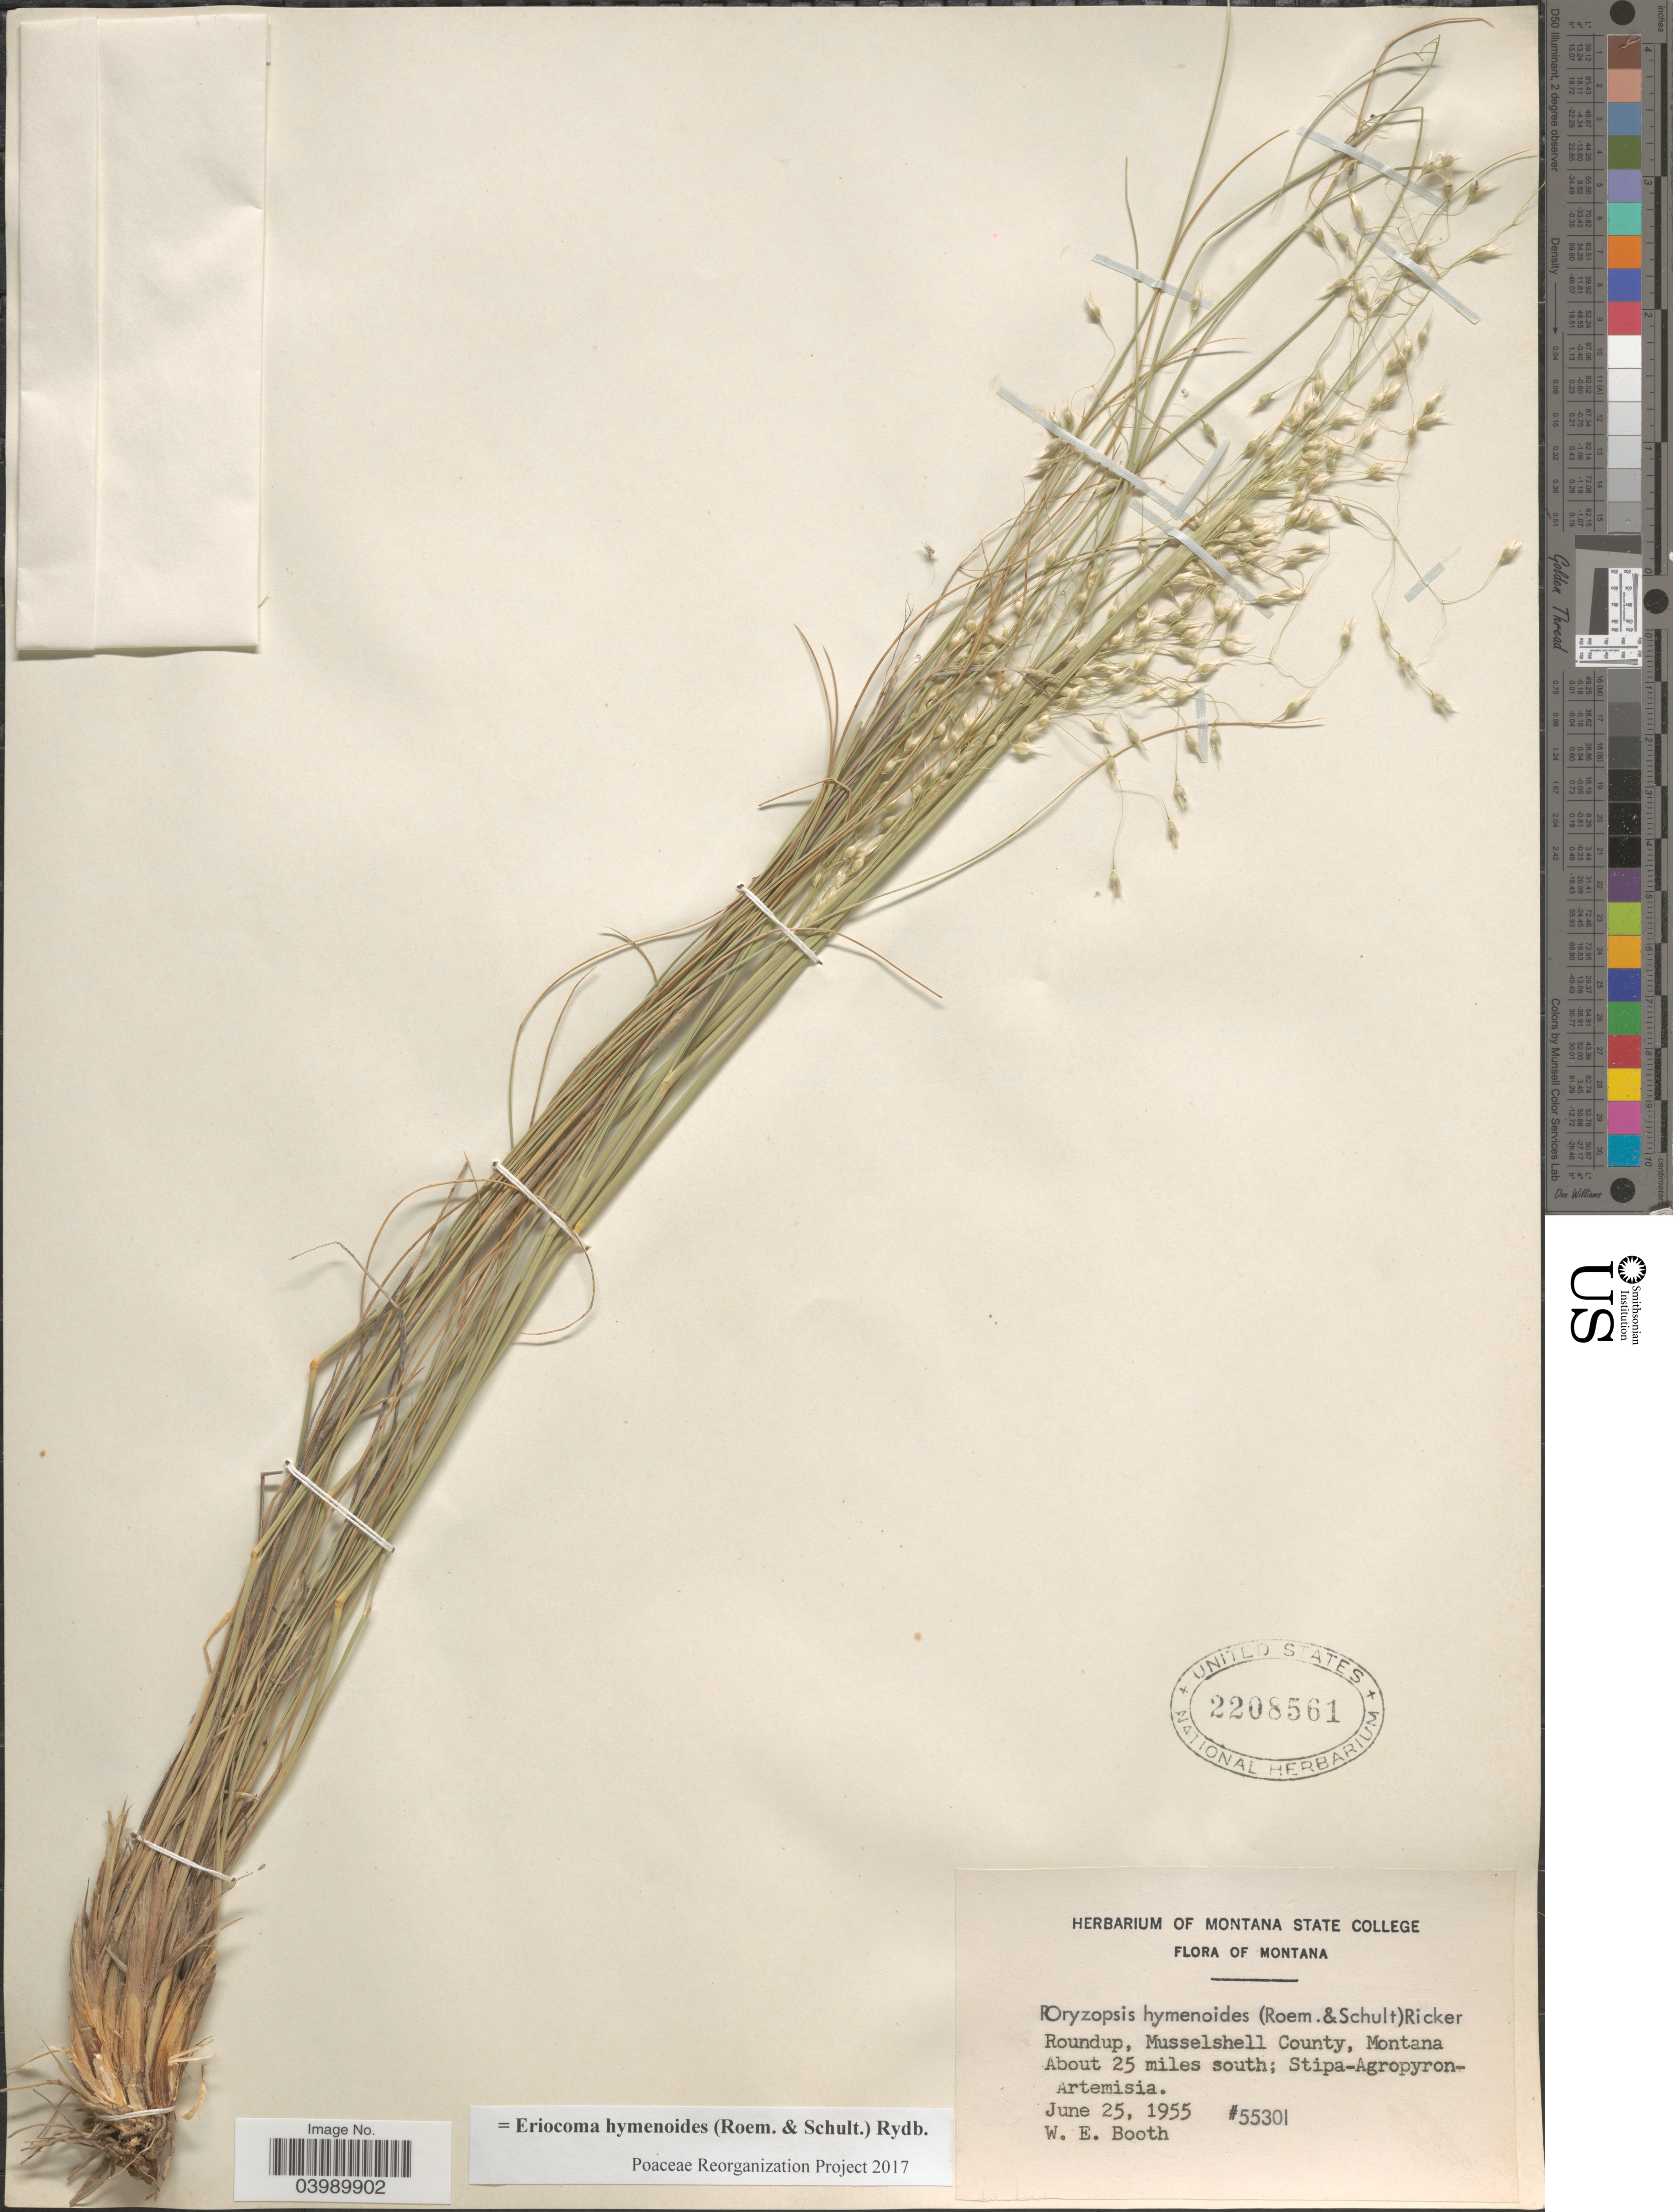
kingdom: Plantae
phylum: Tracheophyta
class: Liliopsida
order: Poales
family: Poaceae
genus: Eriocoma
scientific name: Eriocoma hymenoides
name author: (Roem. & Schult.) Rydb.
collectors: W. Booth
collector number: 55301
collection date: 1955-06-25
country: United States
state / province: Montana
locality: Roundup, Musselshell County. About 25 miles south.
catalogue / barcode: US 2208561